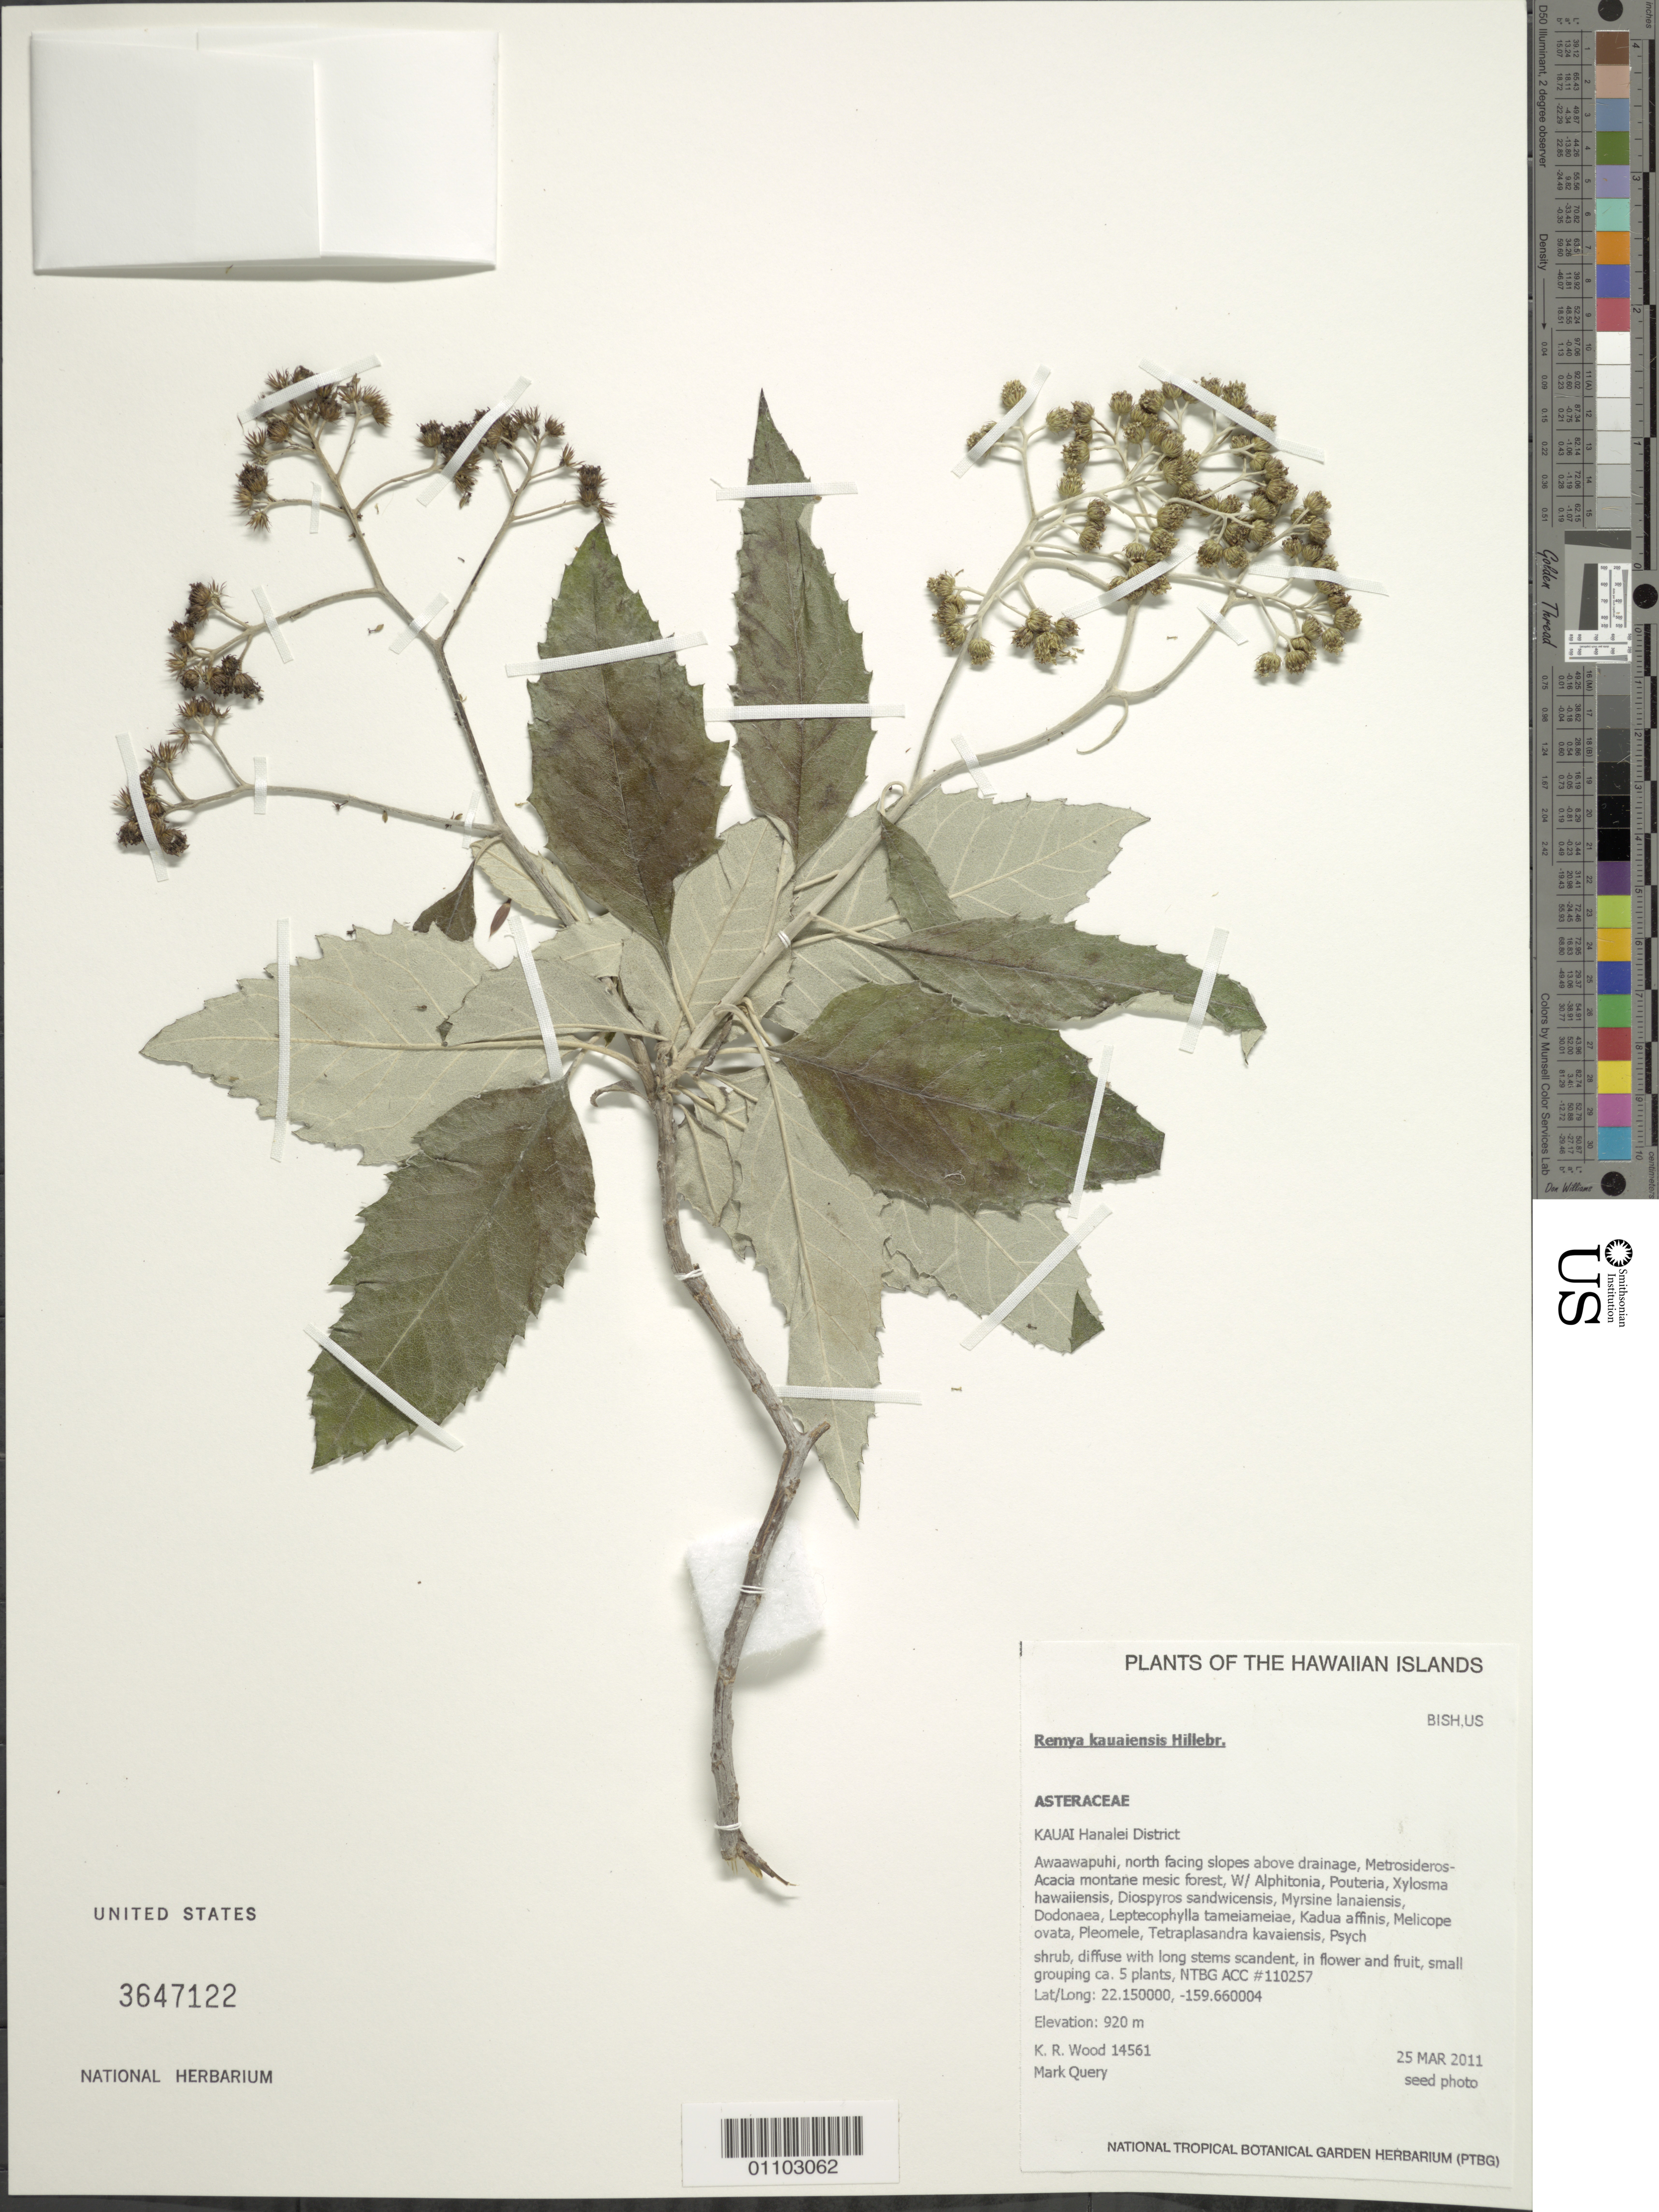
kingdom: Plantae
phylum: Tracheophyta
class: Magnoliopsida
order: Asterales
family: Asteraceae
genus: Remya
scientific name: Remya kauaiensis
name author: Hillebr.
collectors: K. R. Wood & M. Query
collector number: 14561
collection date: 2011-03-25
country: United States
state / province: Hawaii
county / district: Kauai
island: Kaua'i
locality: Awaawapuhi, north facing slopes above drainage.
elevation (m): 920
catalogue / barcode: US 3647122